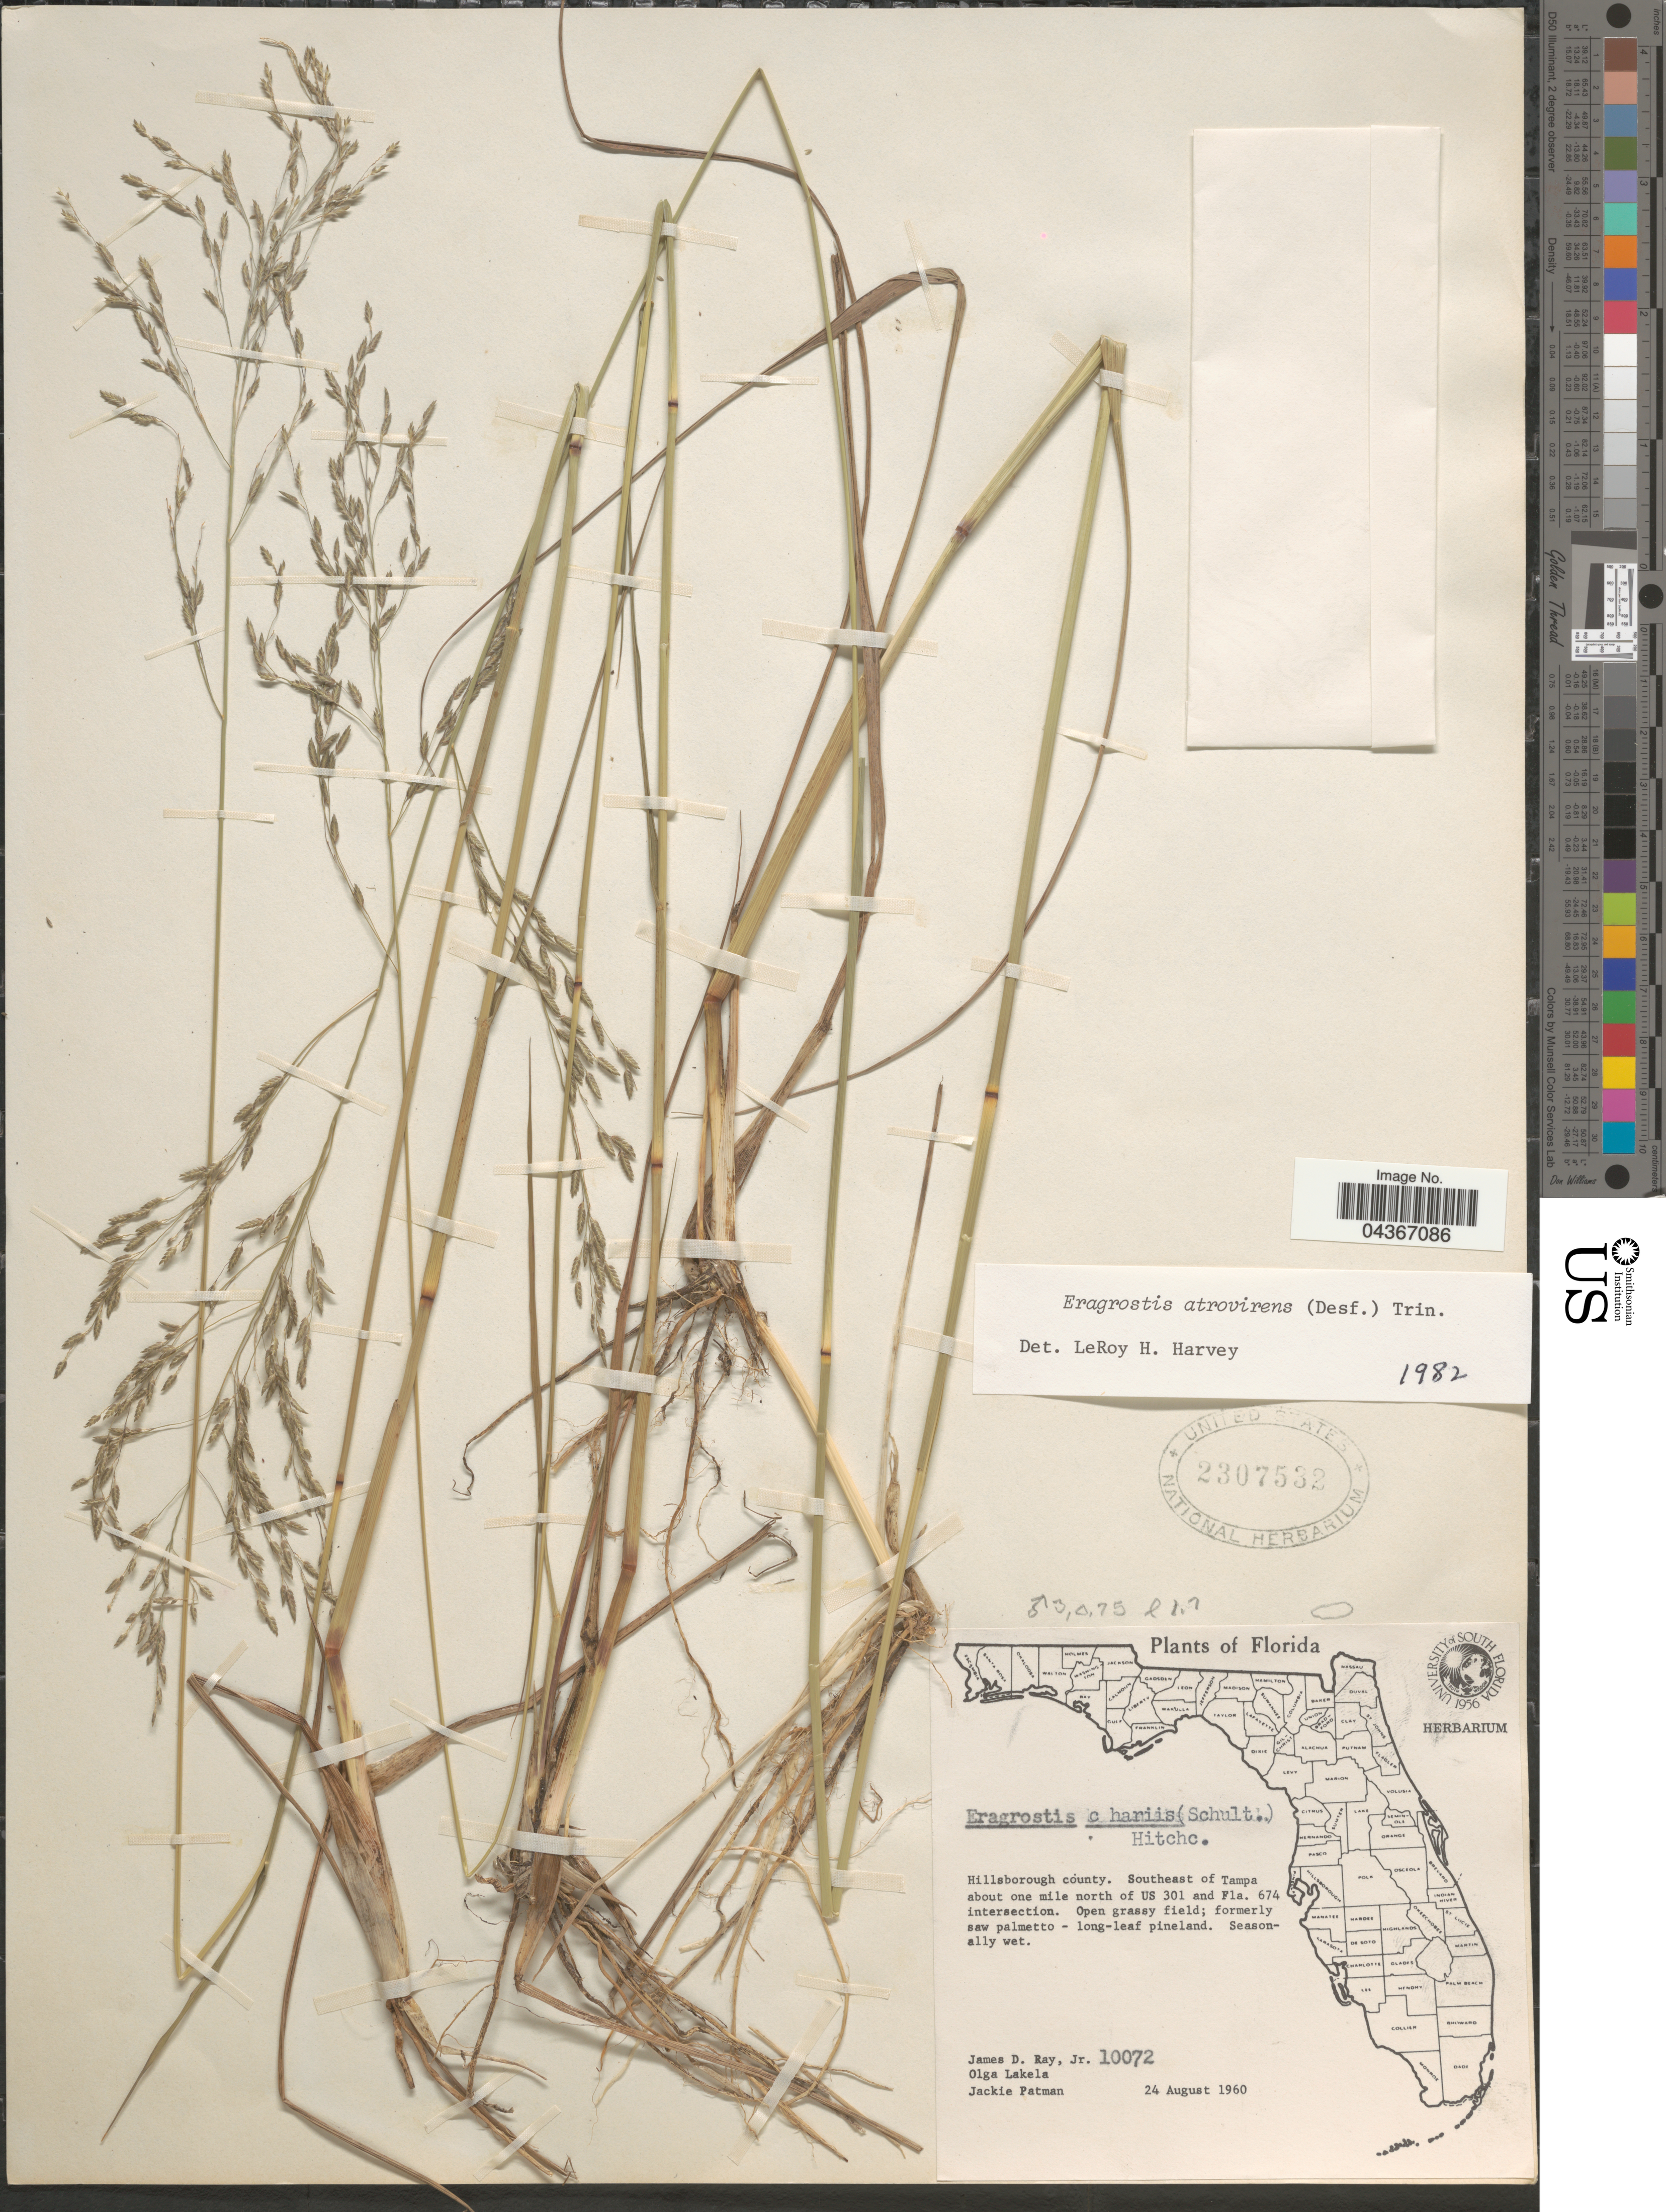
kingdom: Plantae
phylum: Tracheophyta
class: Liliopsida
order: Poales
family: Poaceae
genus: Eragrostis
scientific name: Eragrostis atrovirens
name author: Lange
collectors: J. D. Ray Jr., O. K. Lakela & J. Patman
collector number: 10072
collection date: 1960-08-24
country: United States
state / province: Florida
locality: Hillsborough county. Southeast of Tampa about one mile north of US 301 and Fla. 674 intersection. Open grassy field; formerly saw palmetto - long-leaf pineland.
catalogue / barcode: US 2307532